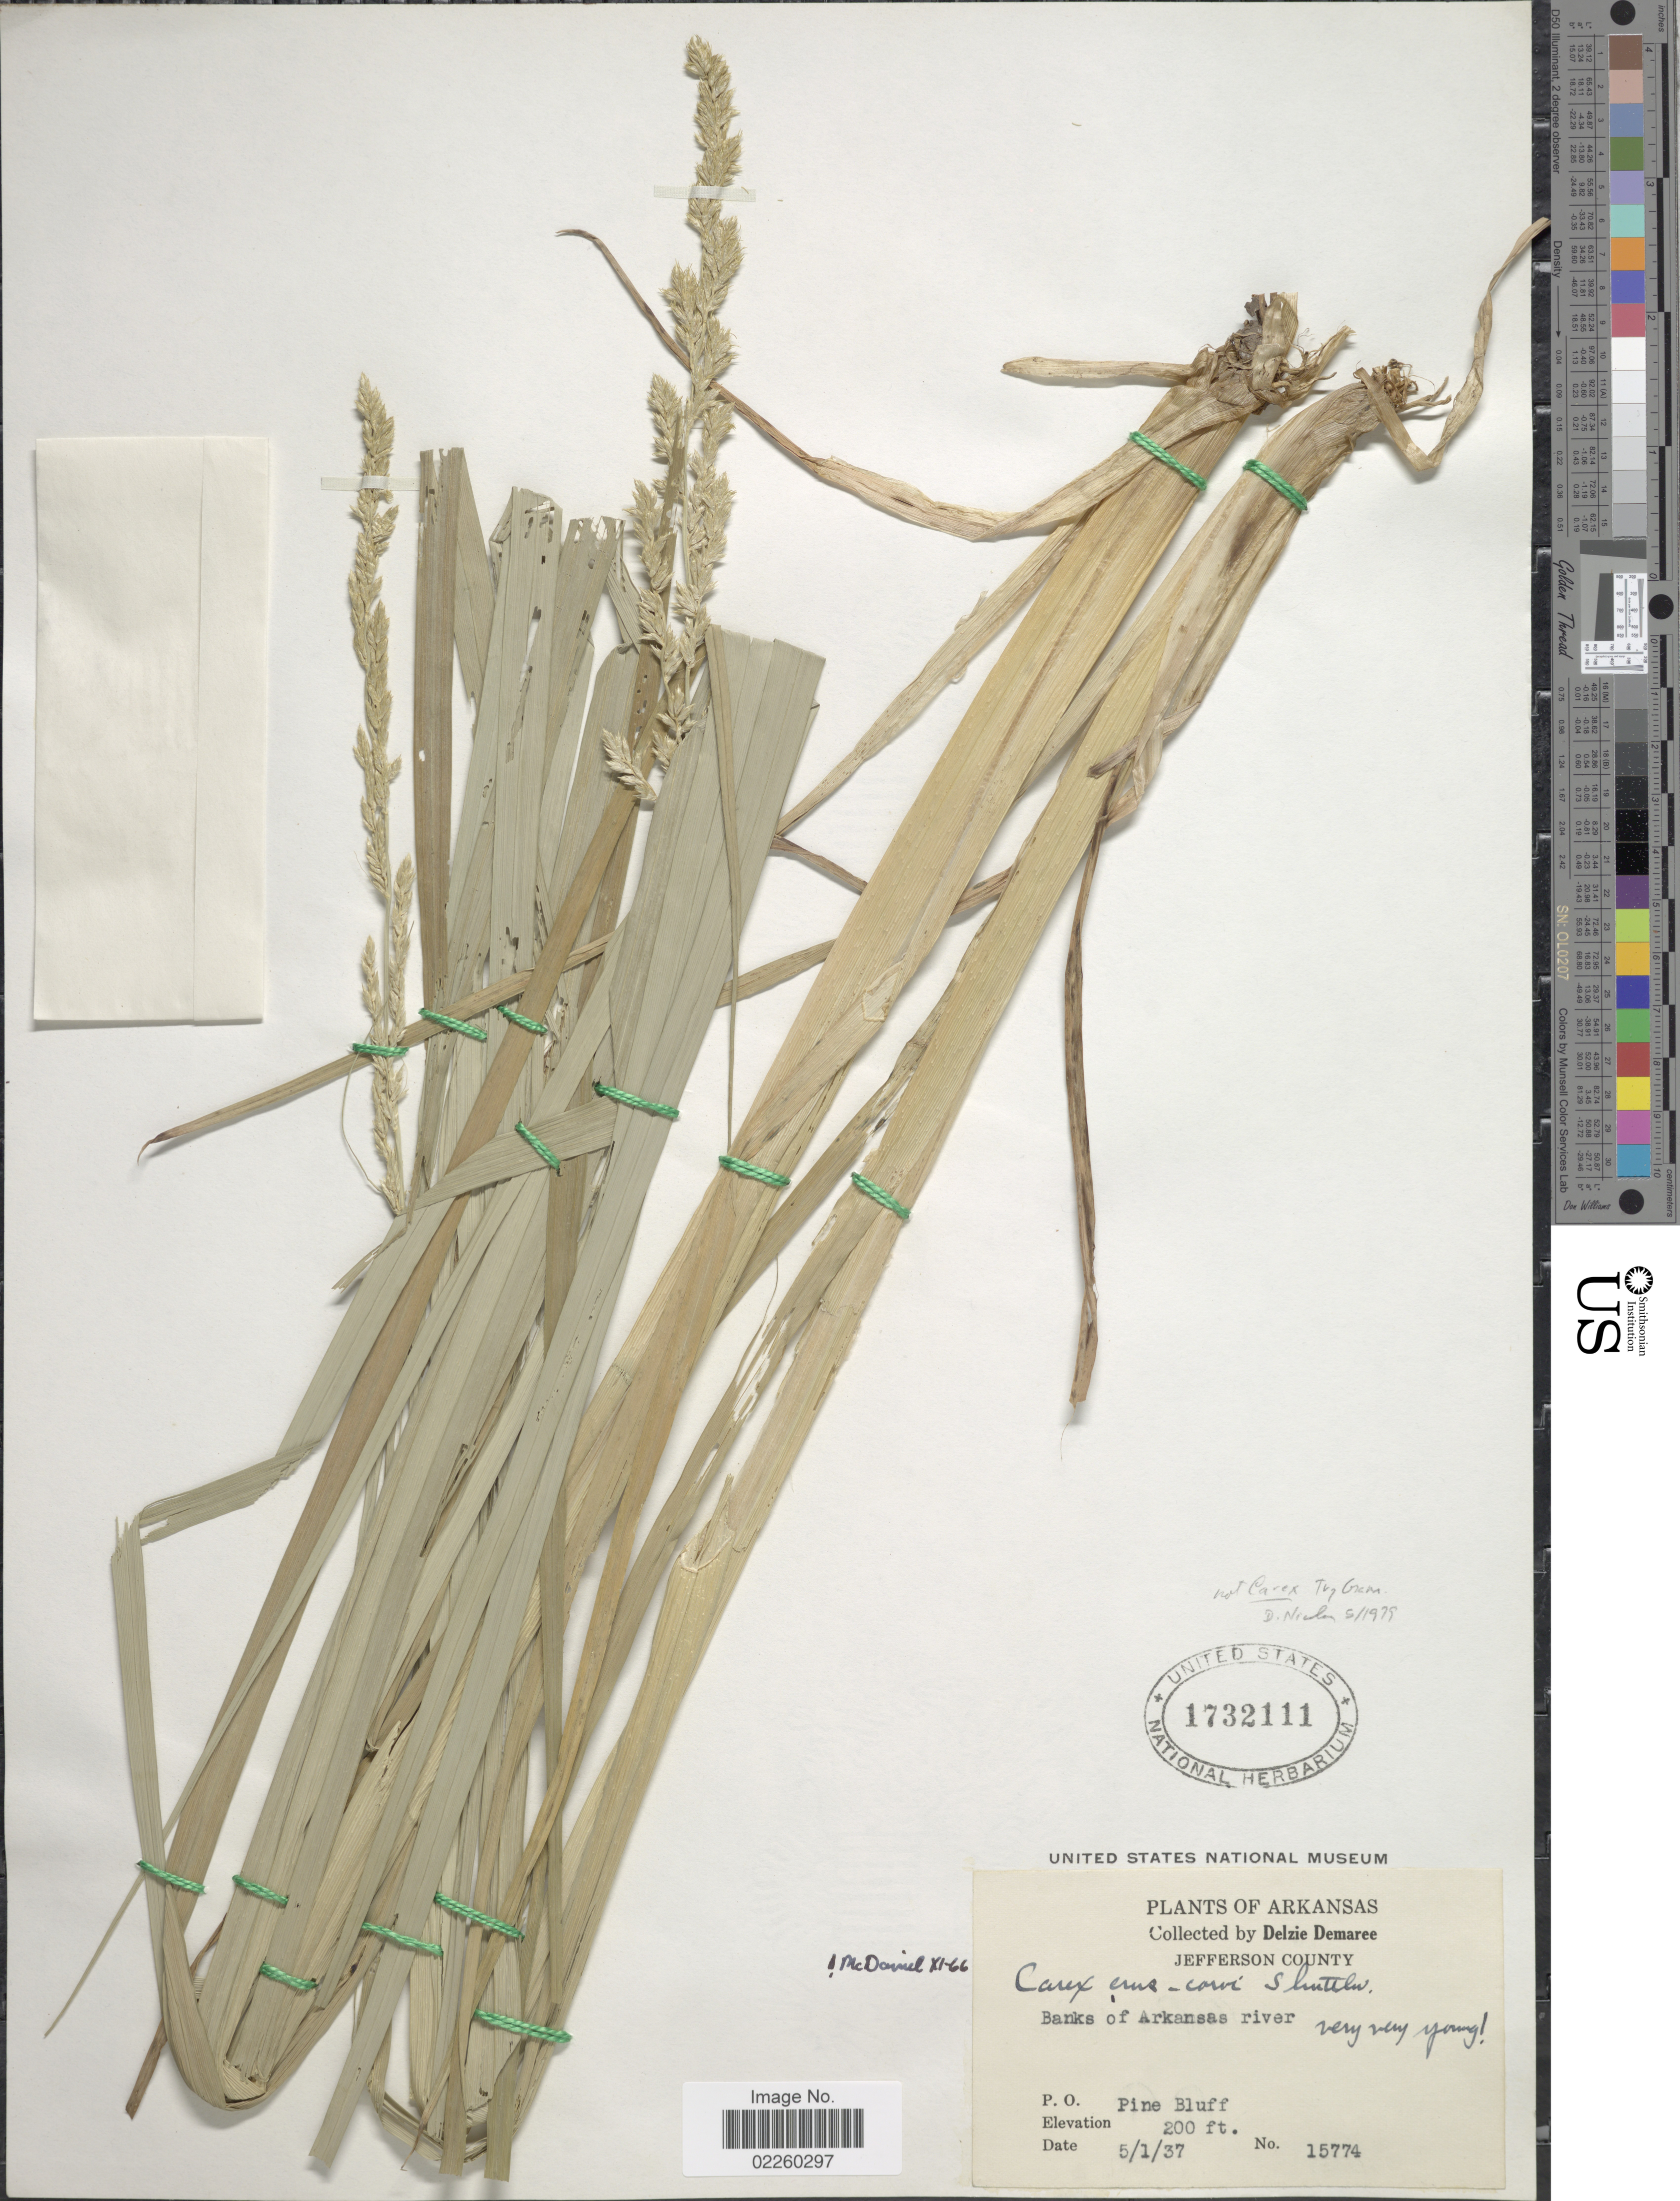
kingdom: Plantae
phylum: Tracheophyta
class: Liliopsida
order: Poales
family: Cyperaceae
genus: Carex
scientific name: Carex crus-corvi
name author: Shuttlew. ex Kunze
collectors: D. Demaree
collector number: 15774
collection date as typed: Transcribed d/m/y: 1/5/37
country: United States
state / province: Arkansas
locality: Jefferson County, Banks of Arkansas River, P.O. Pine Bluff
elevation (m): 61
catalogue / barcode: US 1732111